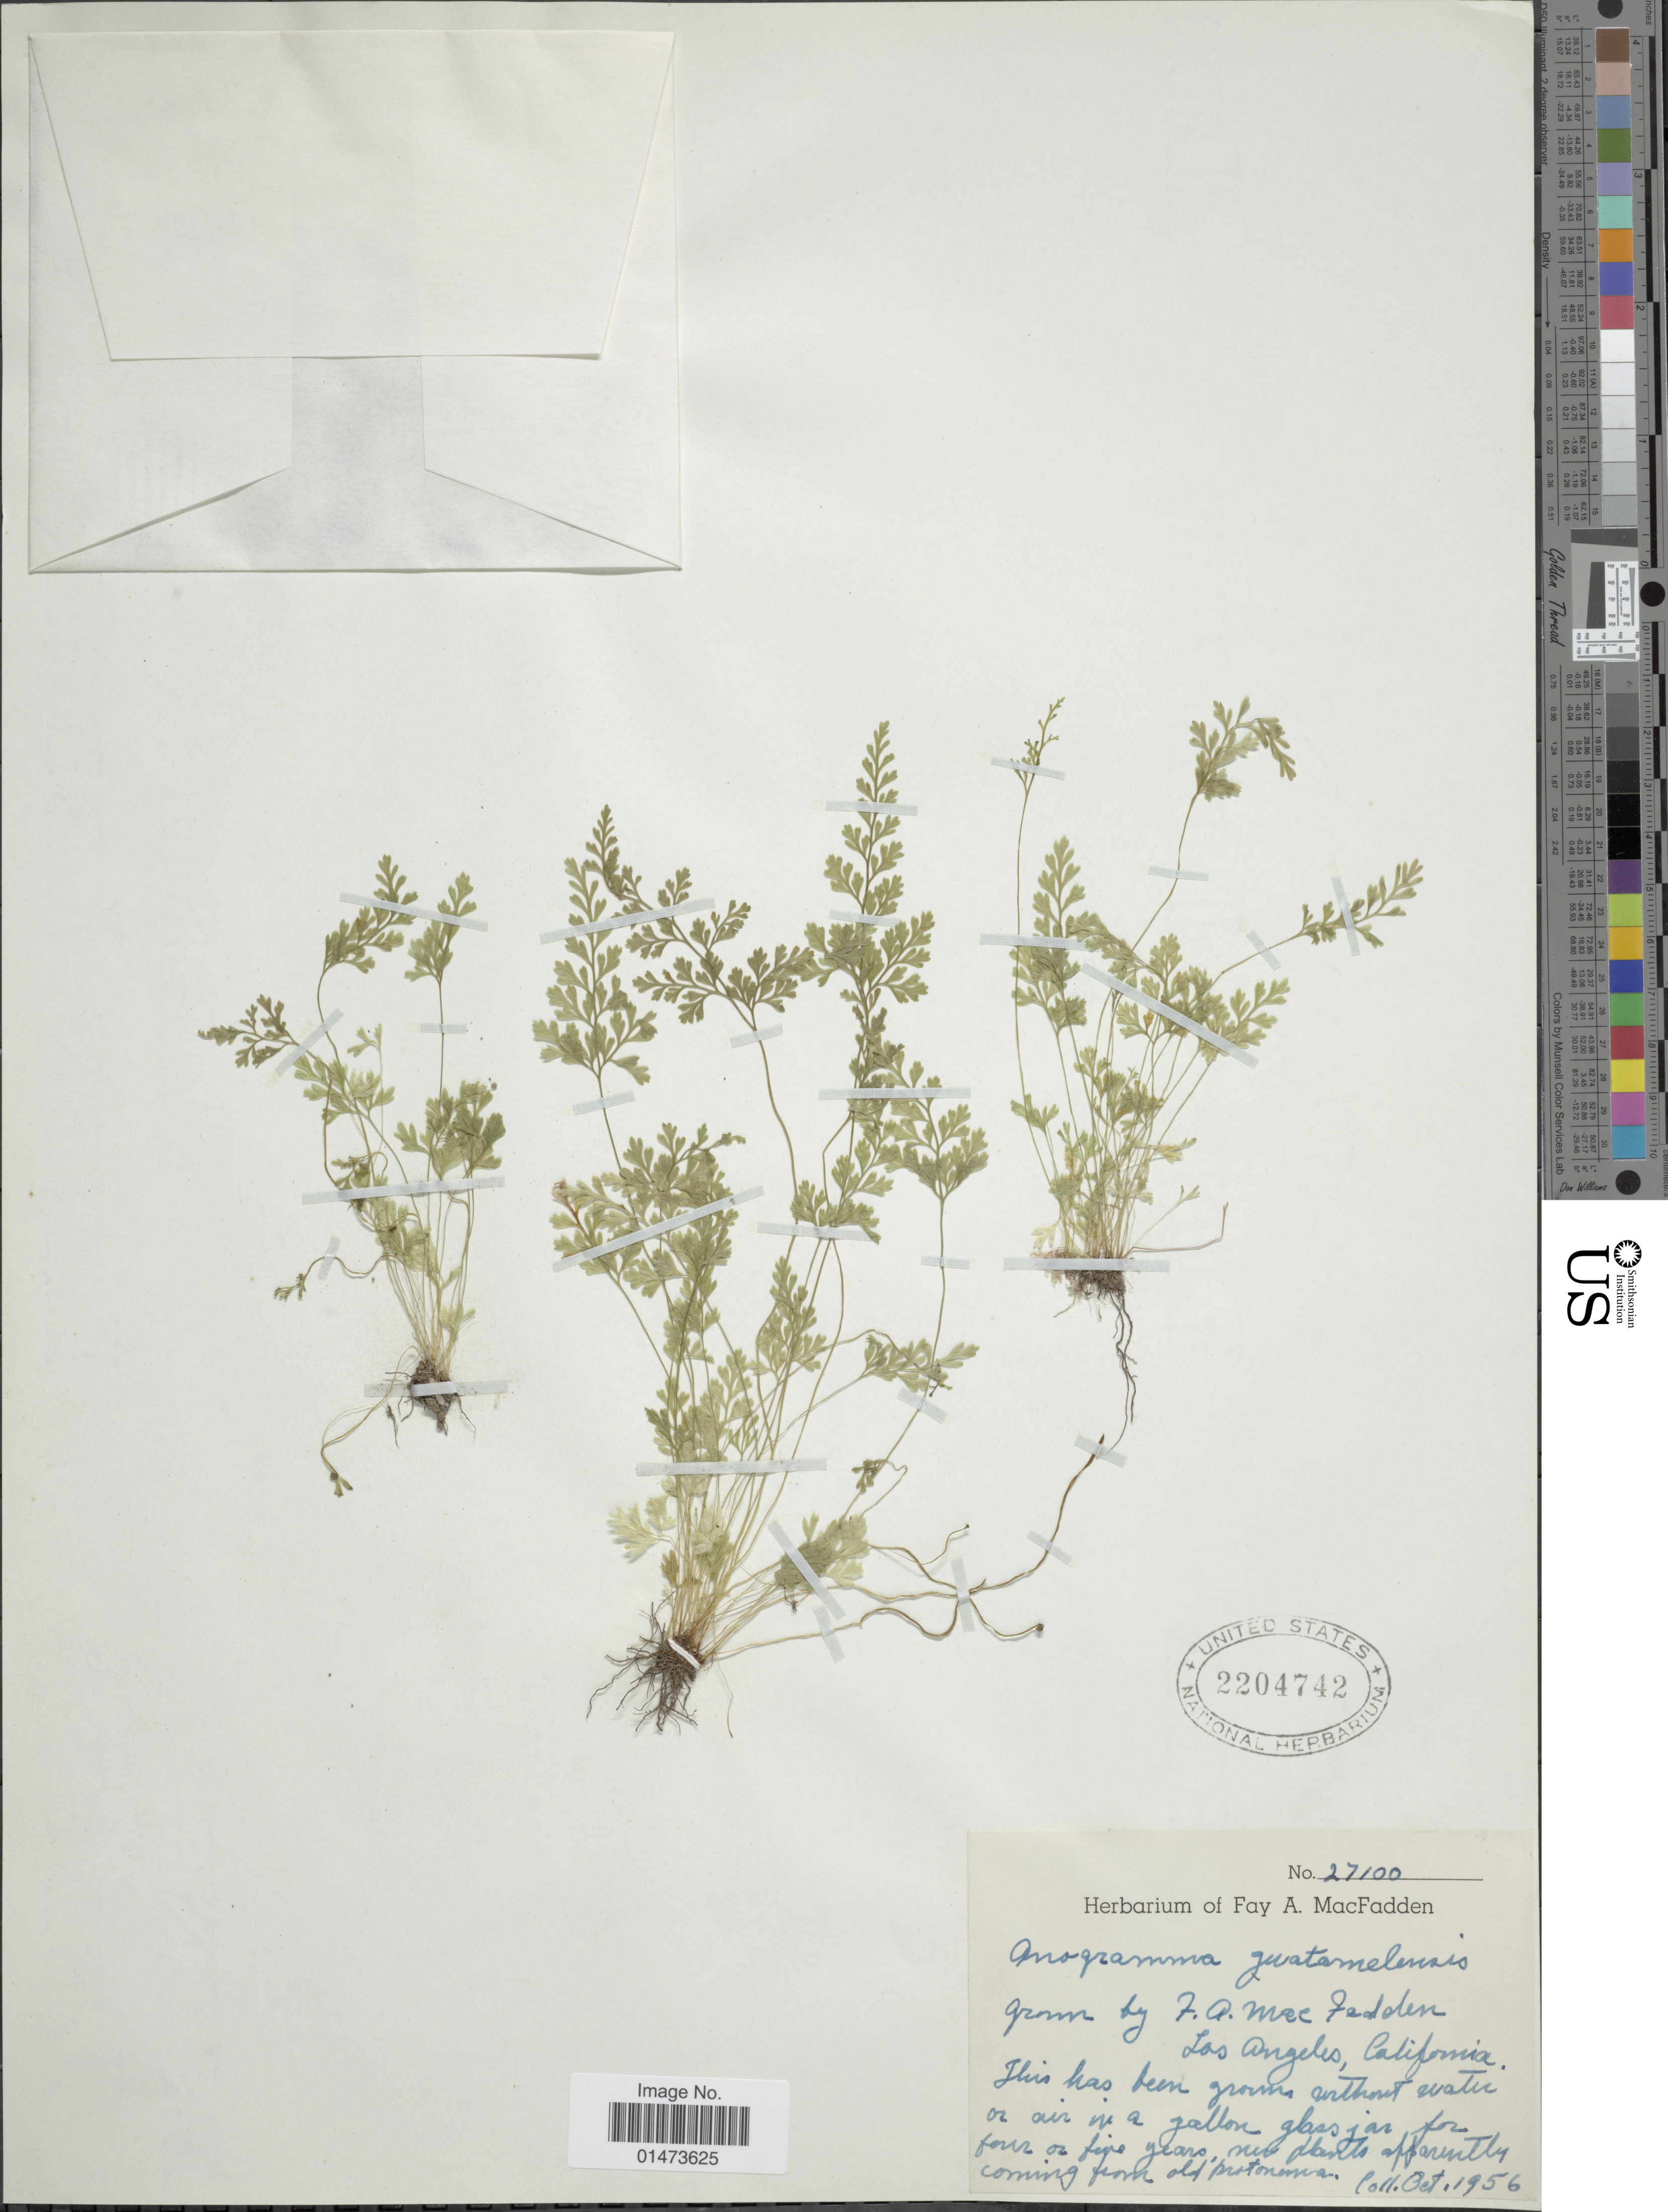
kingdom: Plantae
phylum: Tracheophyta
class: Polypodiopsida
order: Polypodiales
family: Pteridaceae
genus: Anogramma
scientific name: Anogramma guatemalensis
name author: (Domin) C. Chr.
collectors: F. MacFadden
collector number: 27100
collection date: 1956-10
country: United States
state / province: California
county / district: Los Angeles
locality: Los Angeles.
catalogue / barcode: US 2204742